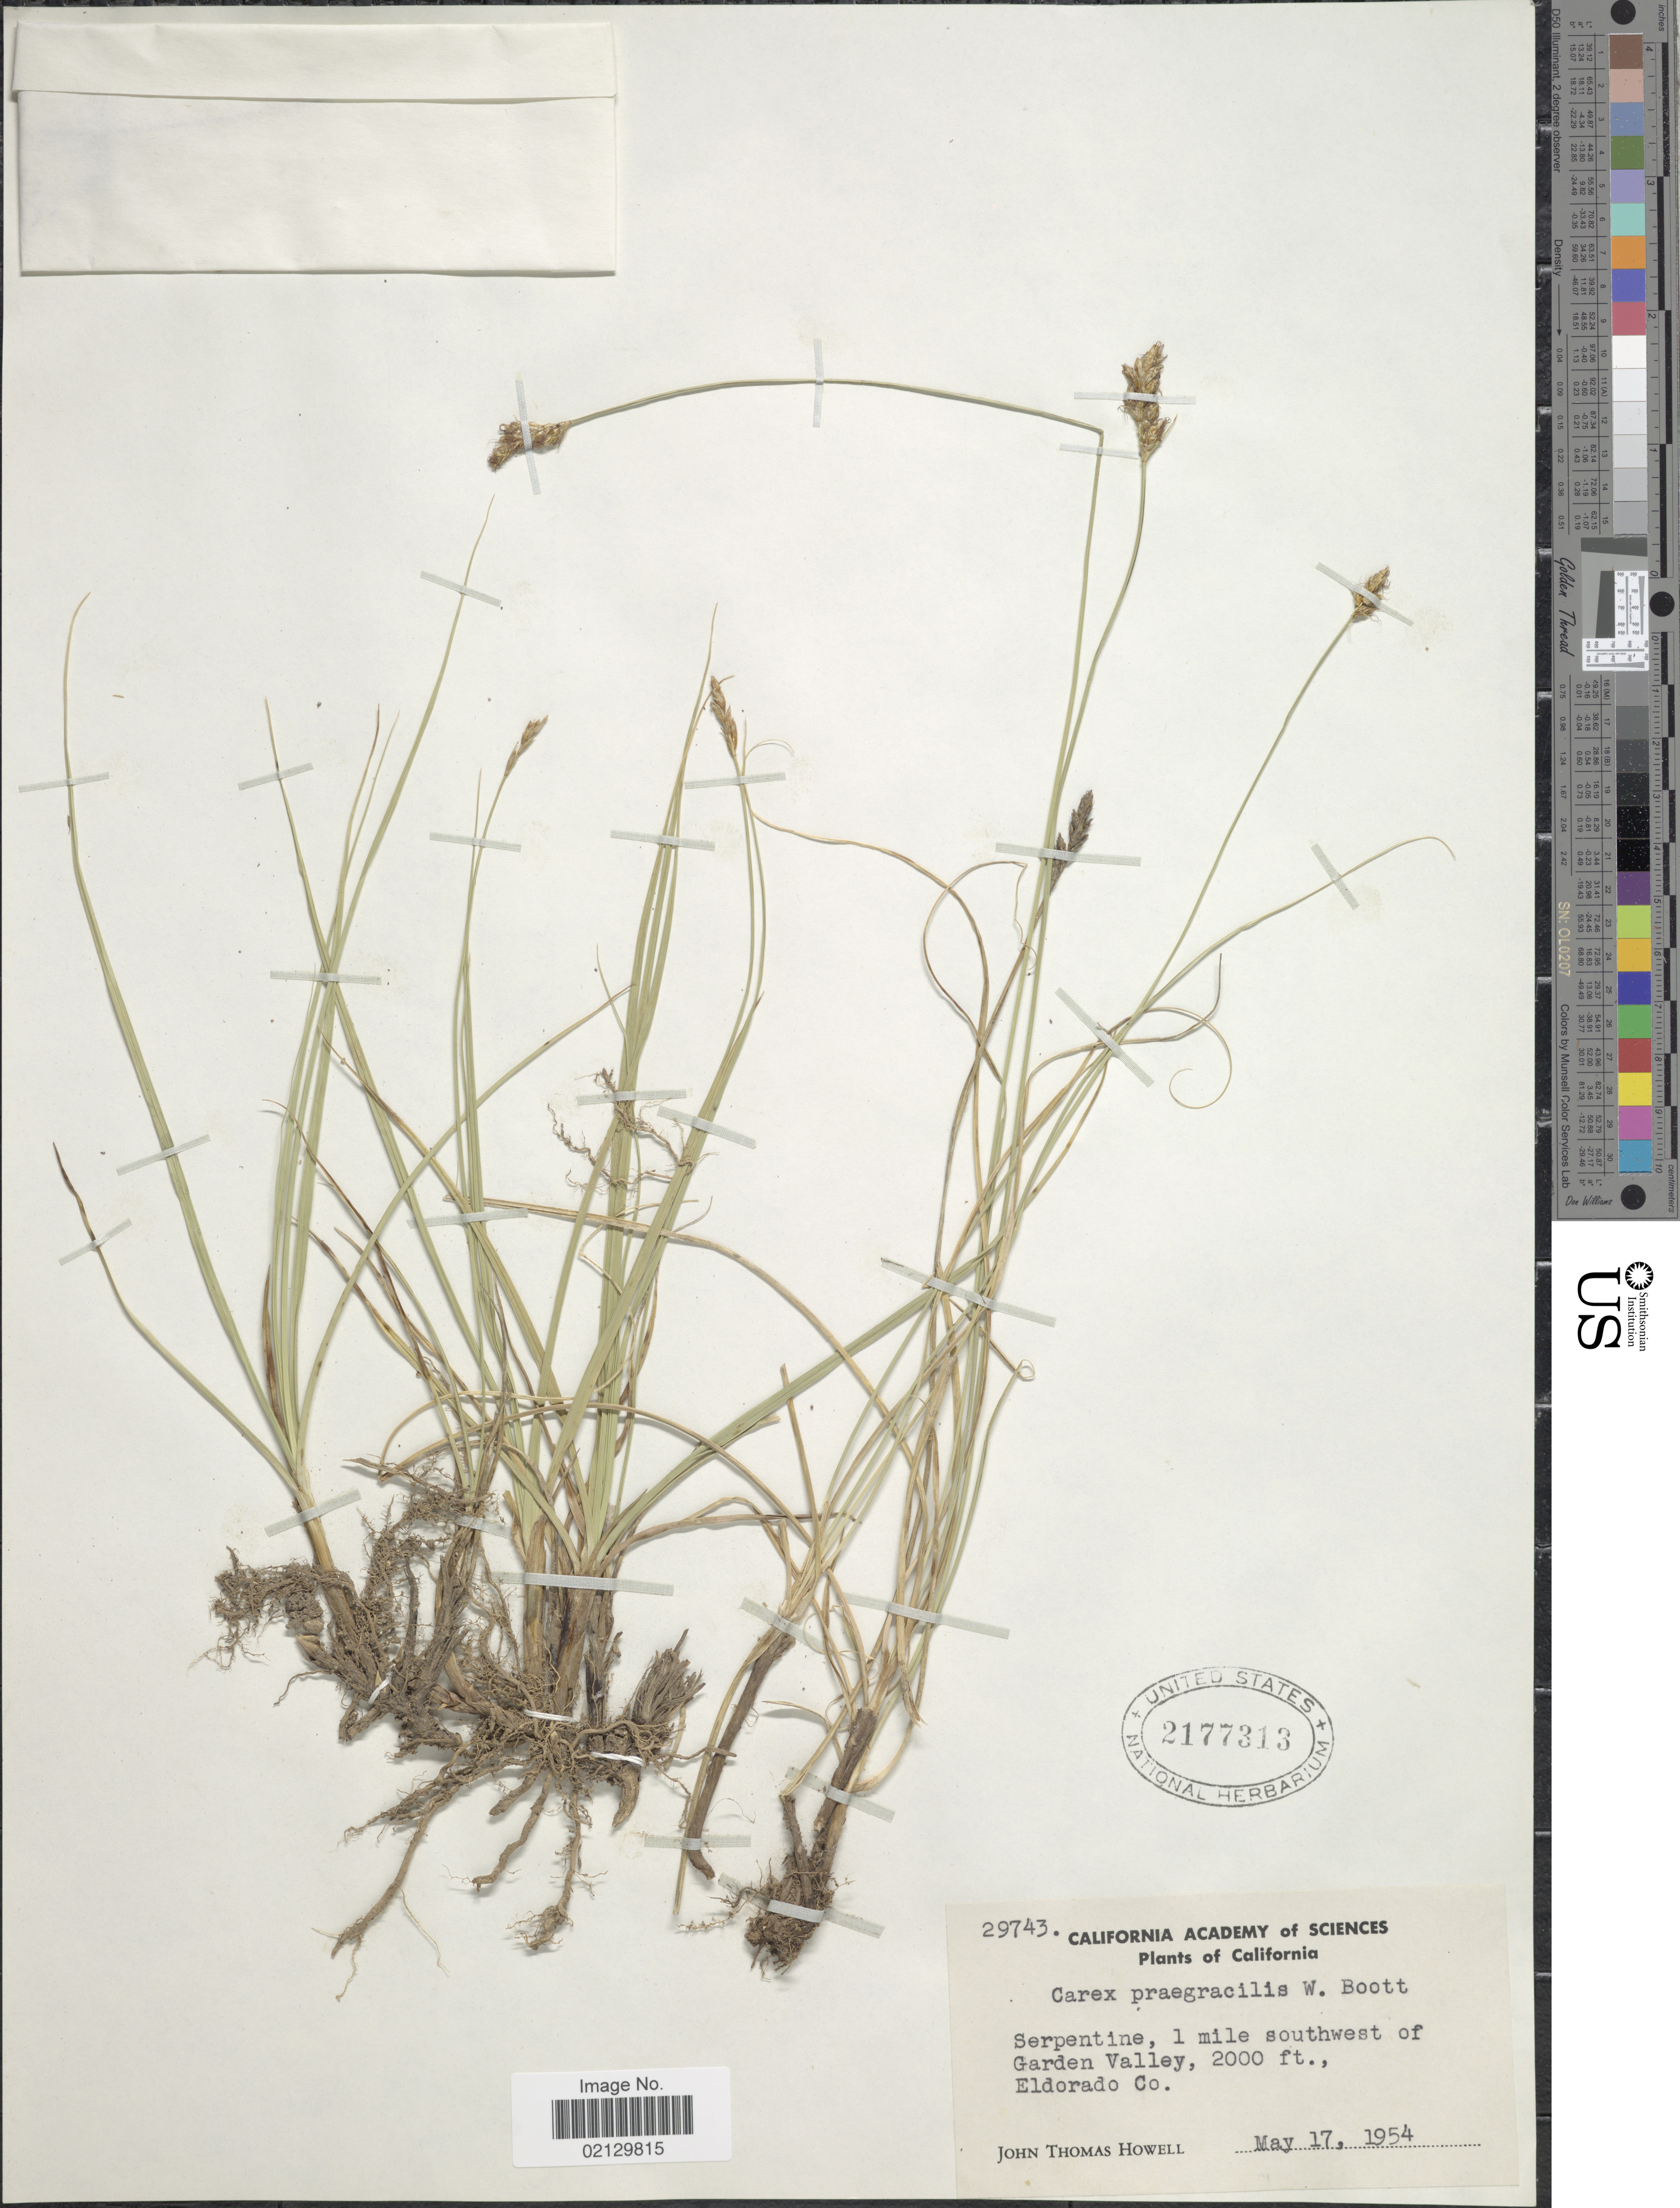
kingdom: Plantae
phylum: Tracheophyta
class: Liliopsida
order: Poales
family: Cyperaceae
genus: Carex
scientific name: Carex praegracilis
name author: W. Boott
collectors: T. J. Howell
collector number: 29743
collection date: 1954-05-17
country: United States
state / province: California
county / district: El Dorado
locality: California, Serpentine, 1 miles southwest of Garden Valley, Eldorado Co.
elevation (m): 610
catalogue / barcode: US 2177313